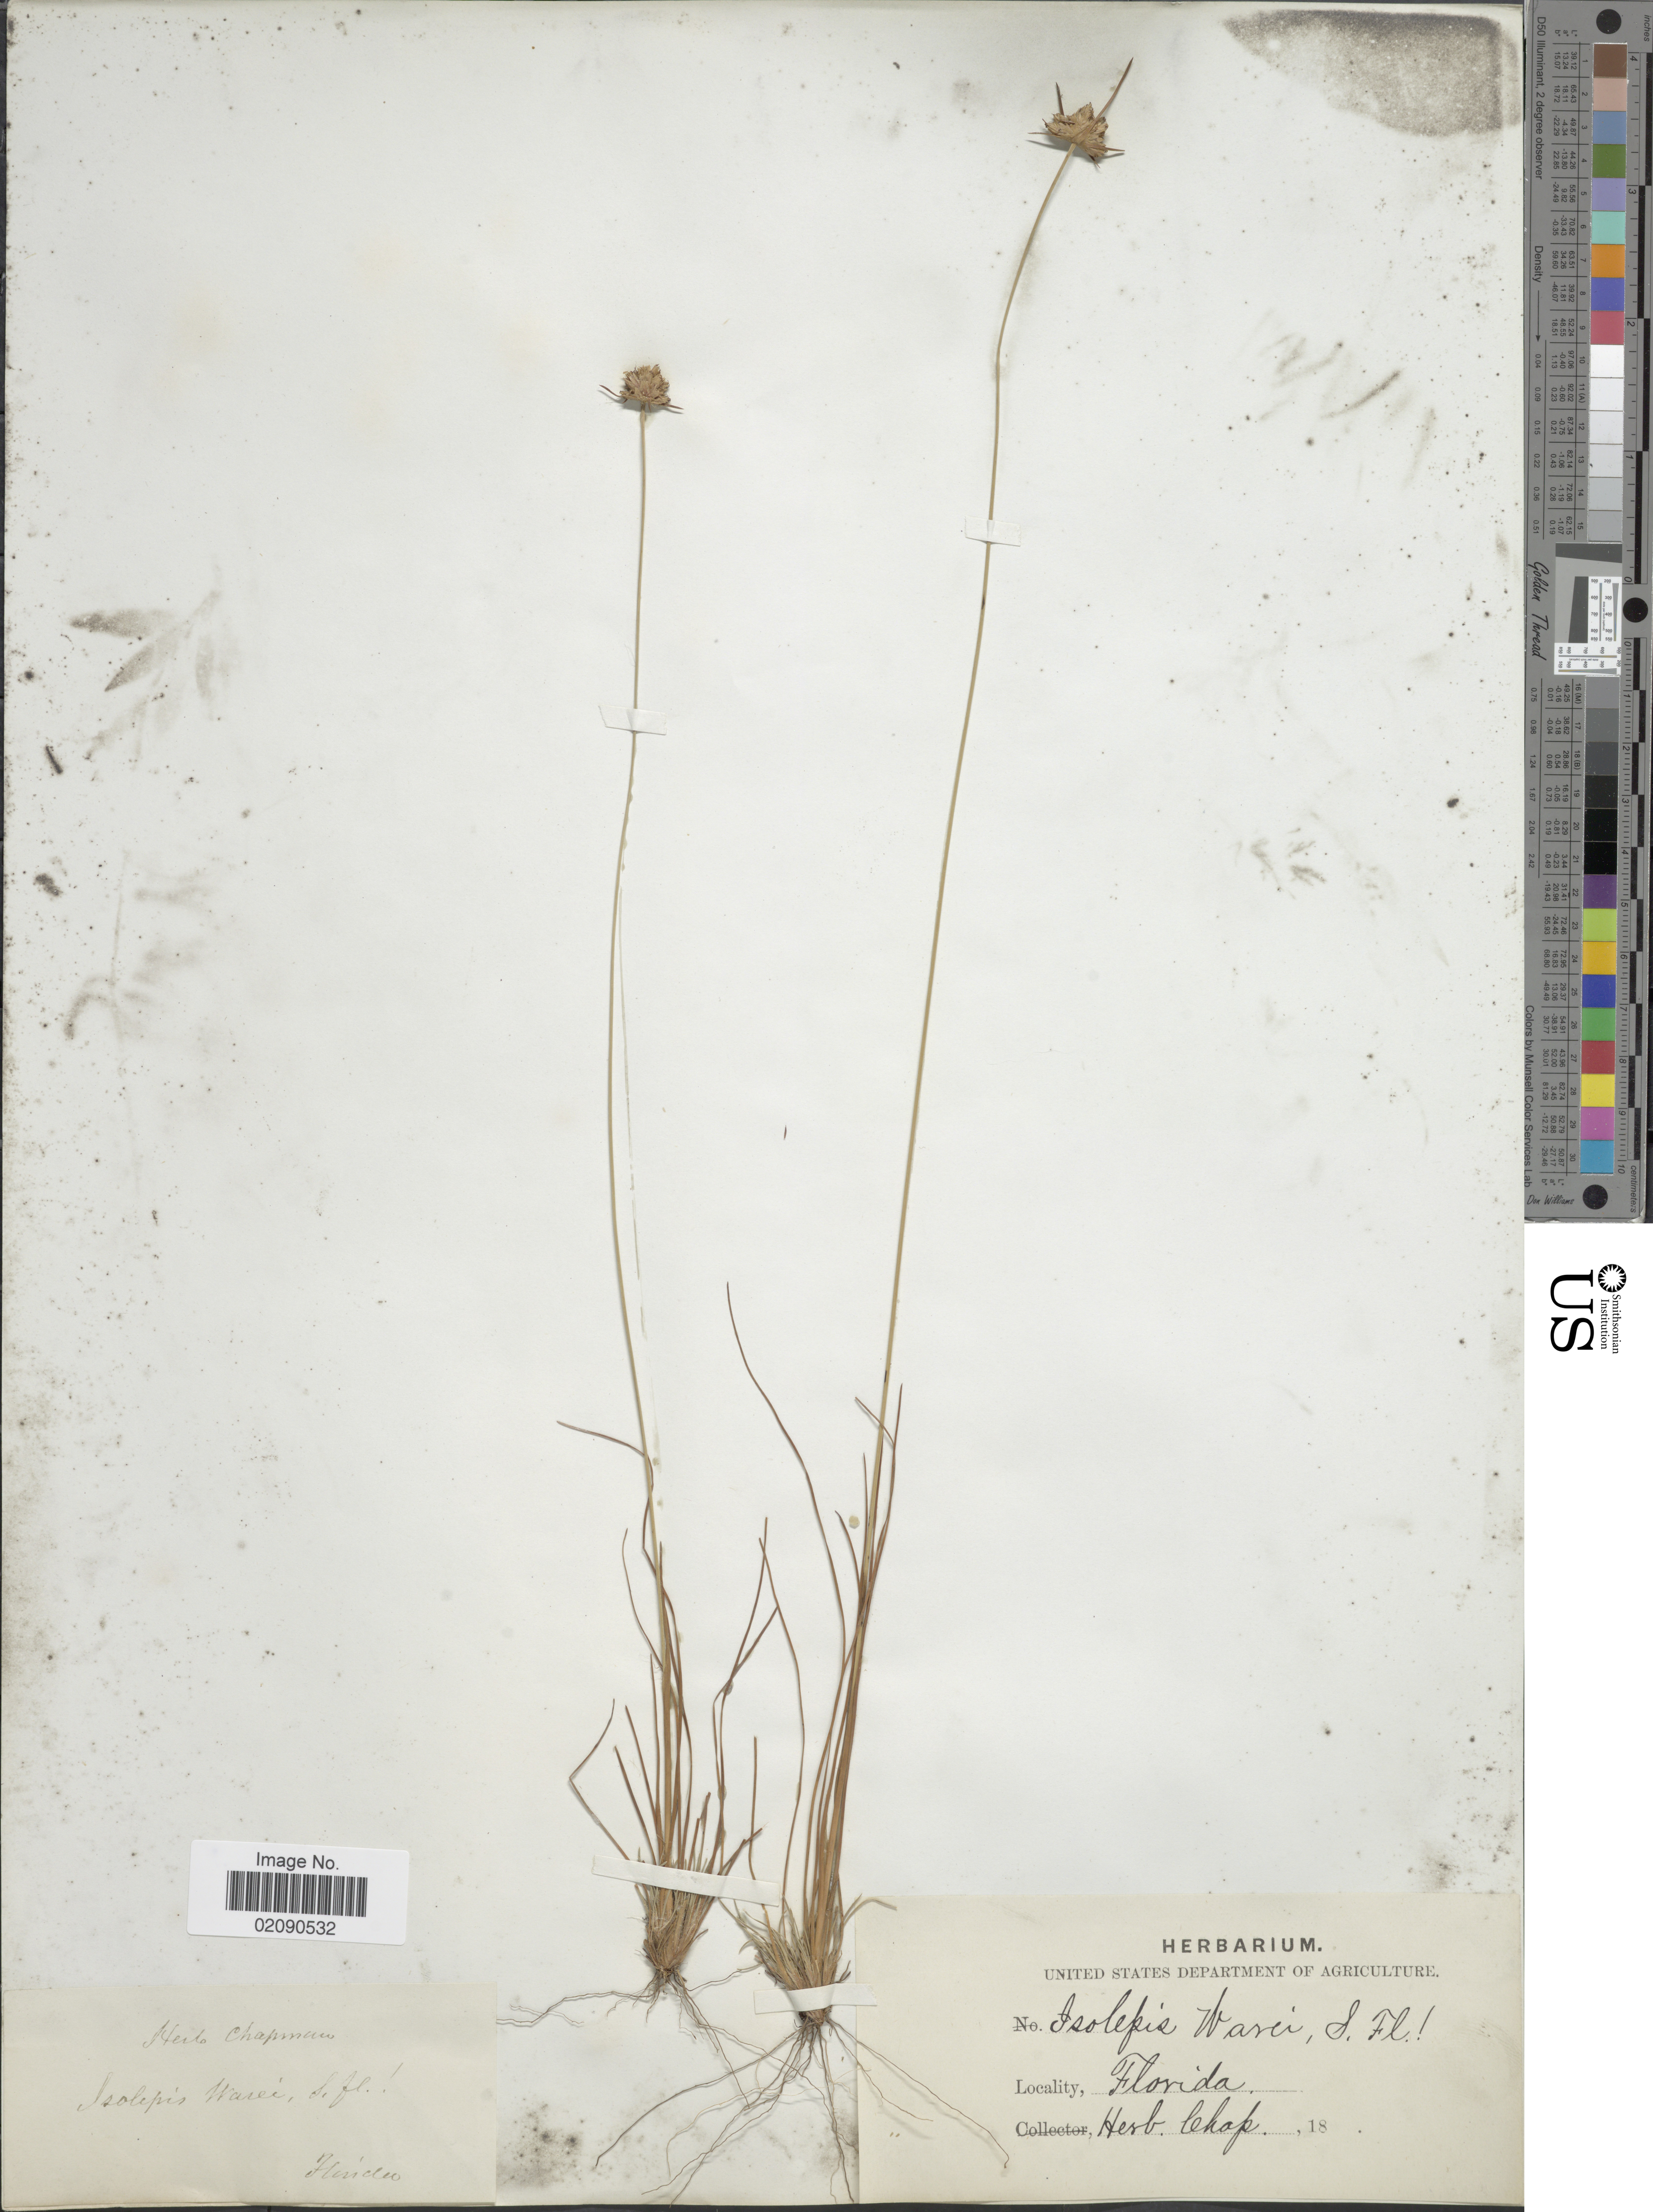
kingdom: Plantae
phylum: Tracheophyta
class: Liliopsida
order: Poales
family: Cyperaceae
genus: Bulbostylis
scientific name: Bulbostylis warei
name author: (Torr.) C.B. Clarke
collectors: ex herb. Chapman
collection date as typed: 18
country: United States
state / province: Florida